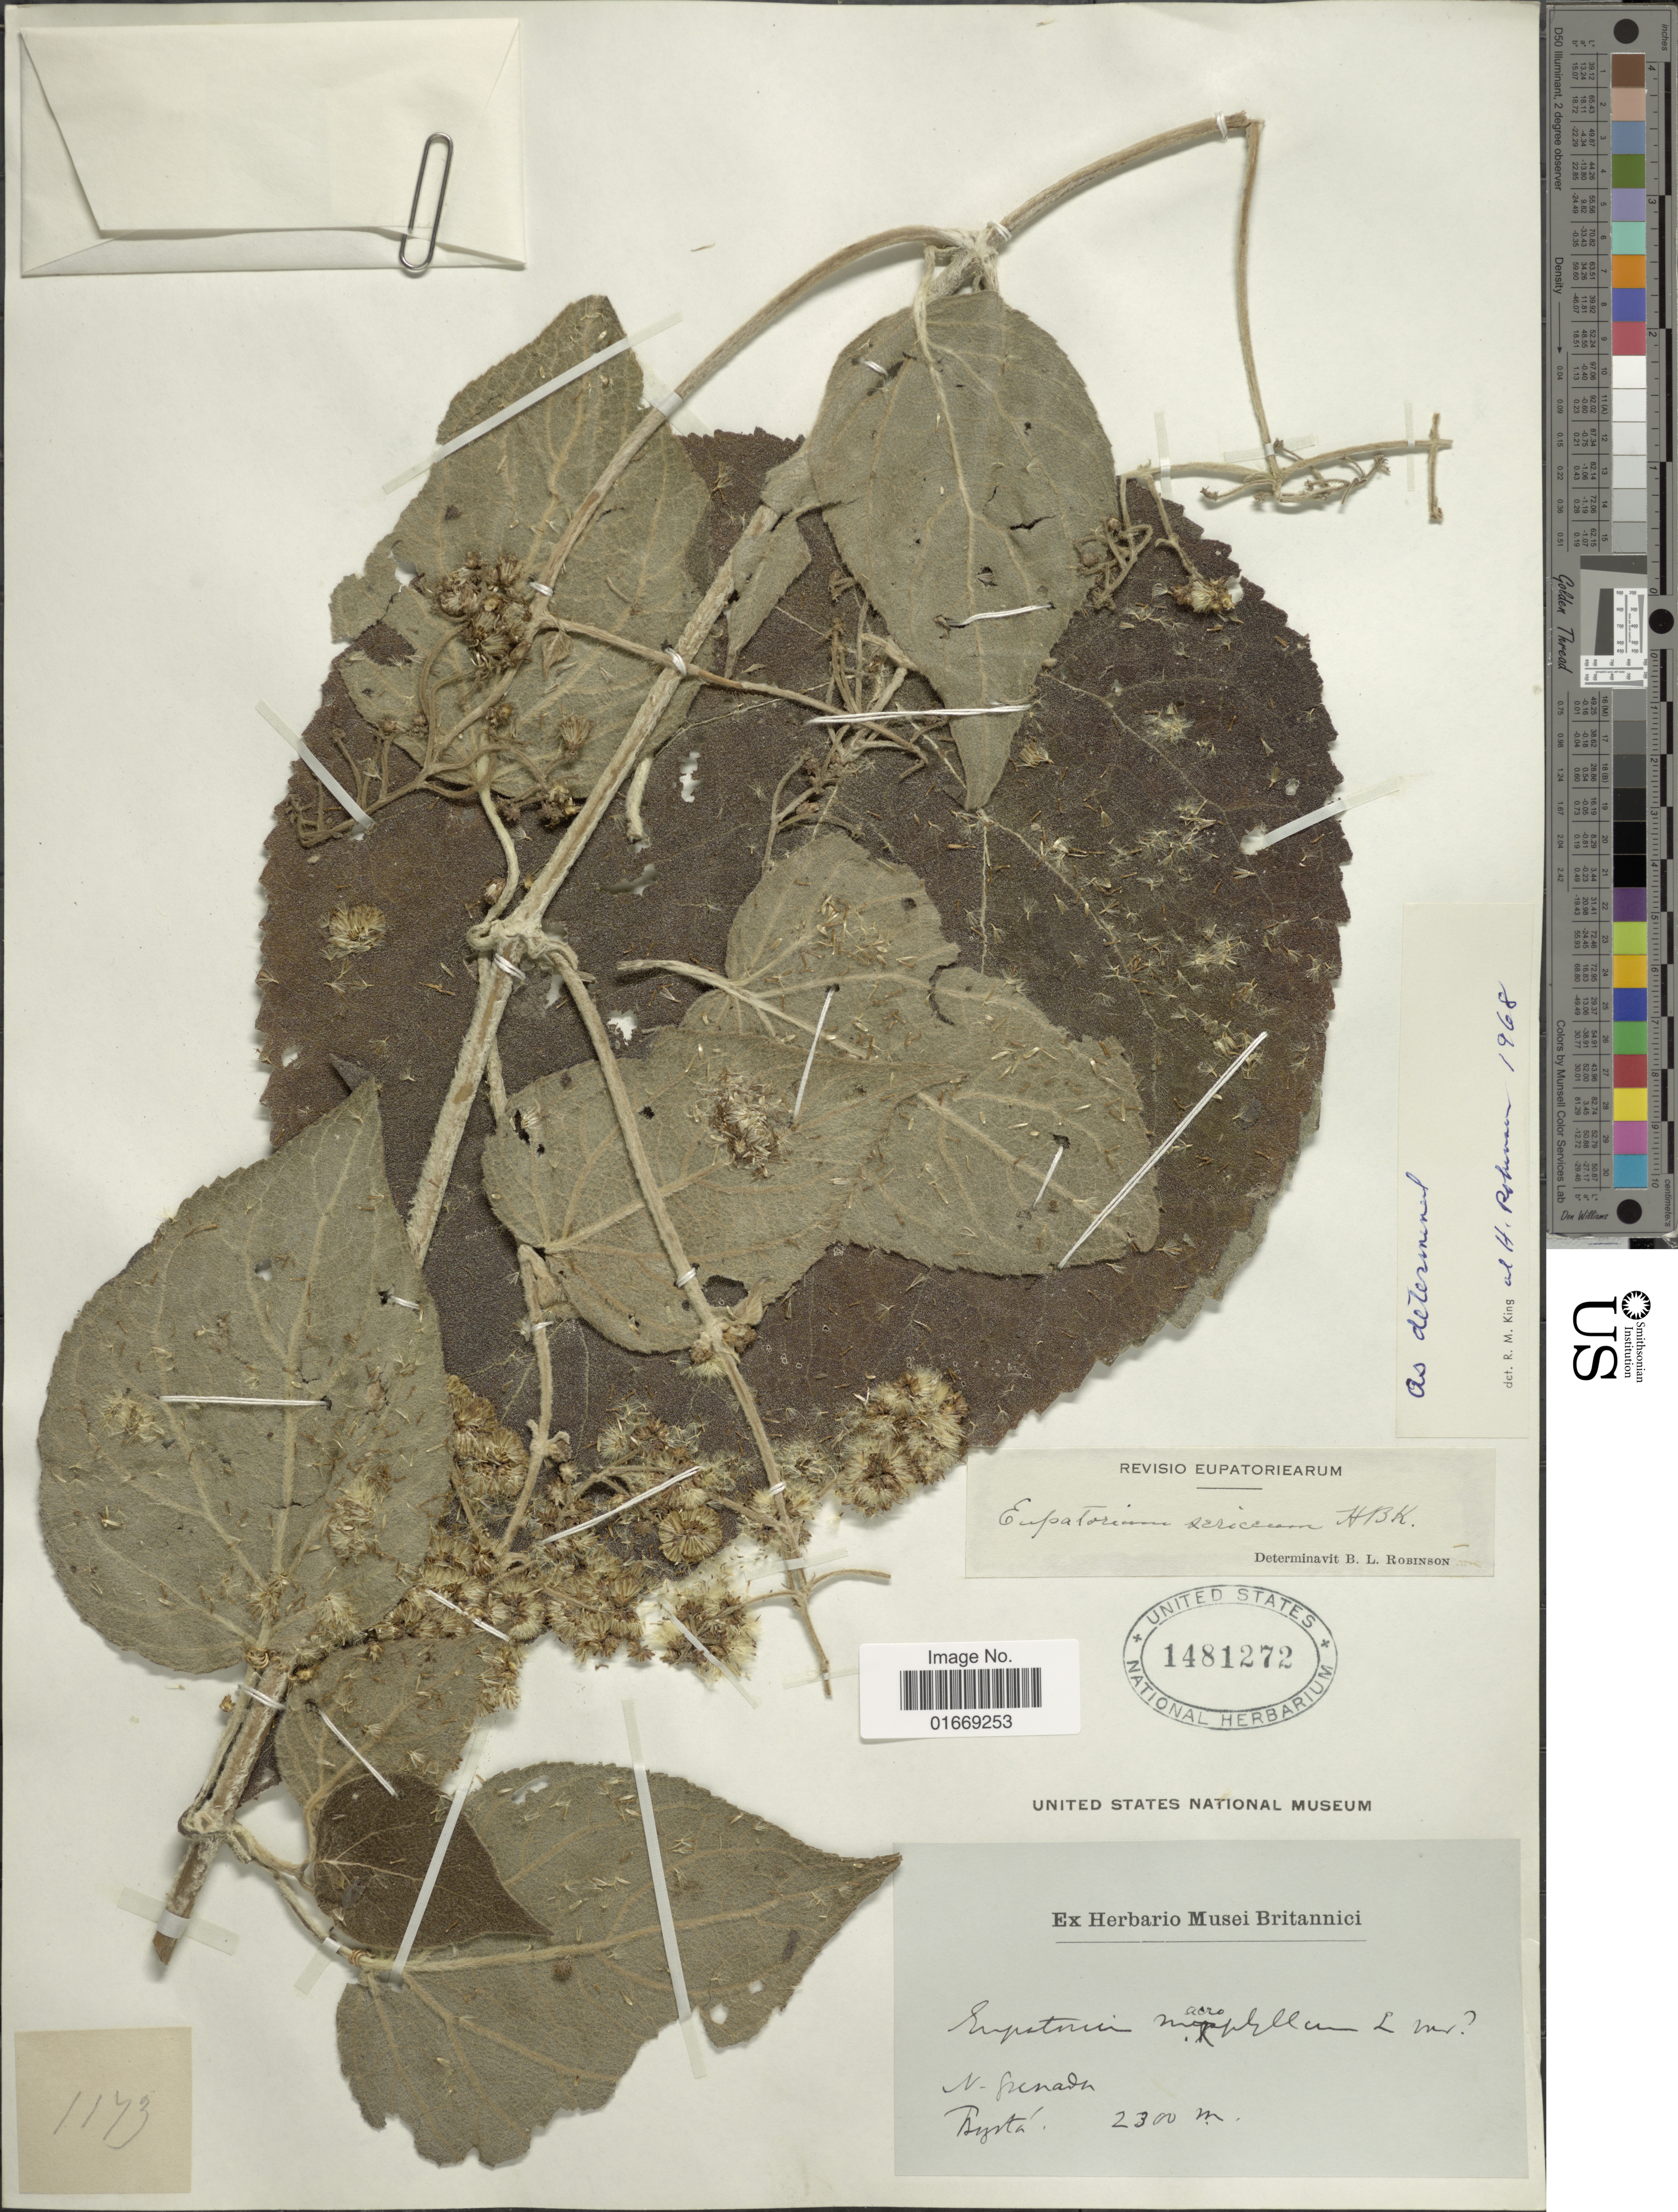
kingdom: Plantae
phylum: Tracheophyta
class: Magnoliopsida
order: Asterales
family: Asteraceae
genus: Hebeclinium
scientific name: Hebeclinium sericeum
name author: (Kunth) R.M. King & H. Rob.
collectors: ex herb. Musei Britannici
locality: N. Grenada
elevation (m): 2300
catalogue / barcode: US 1481272